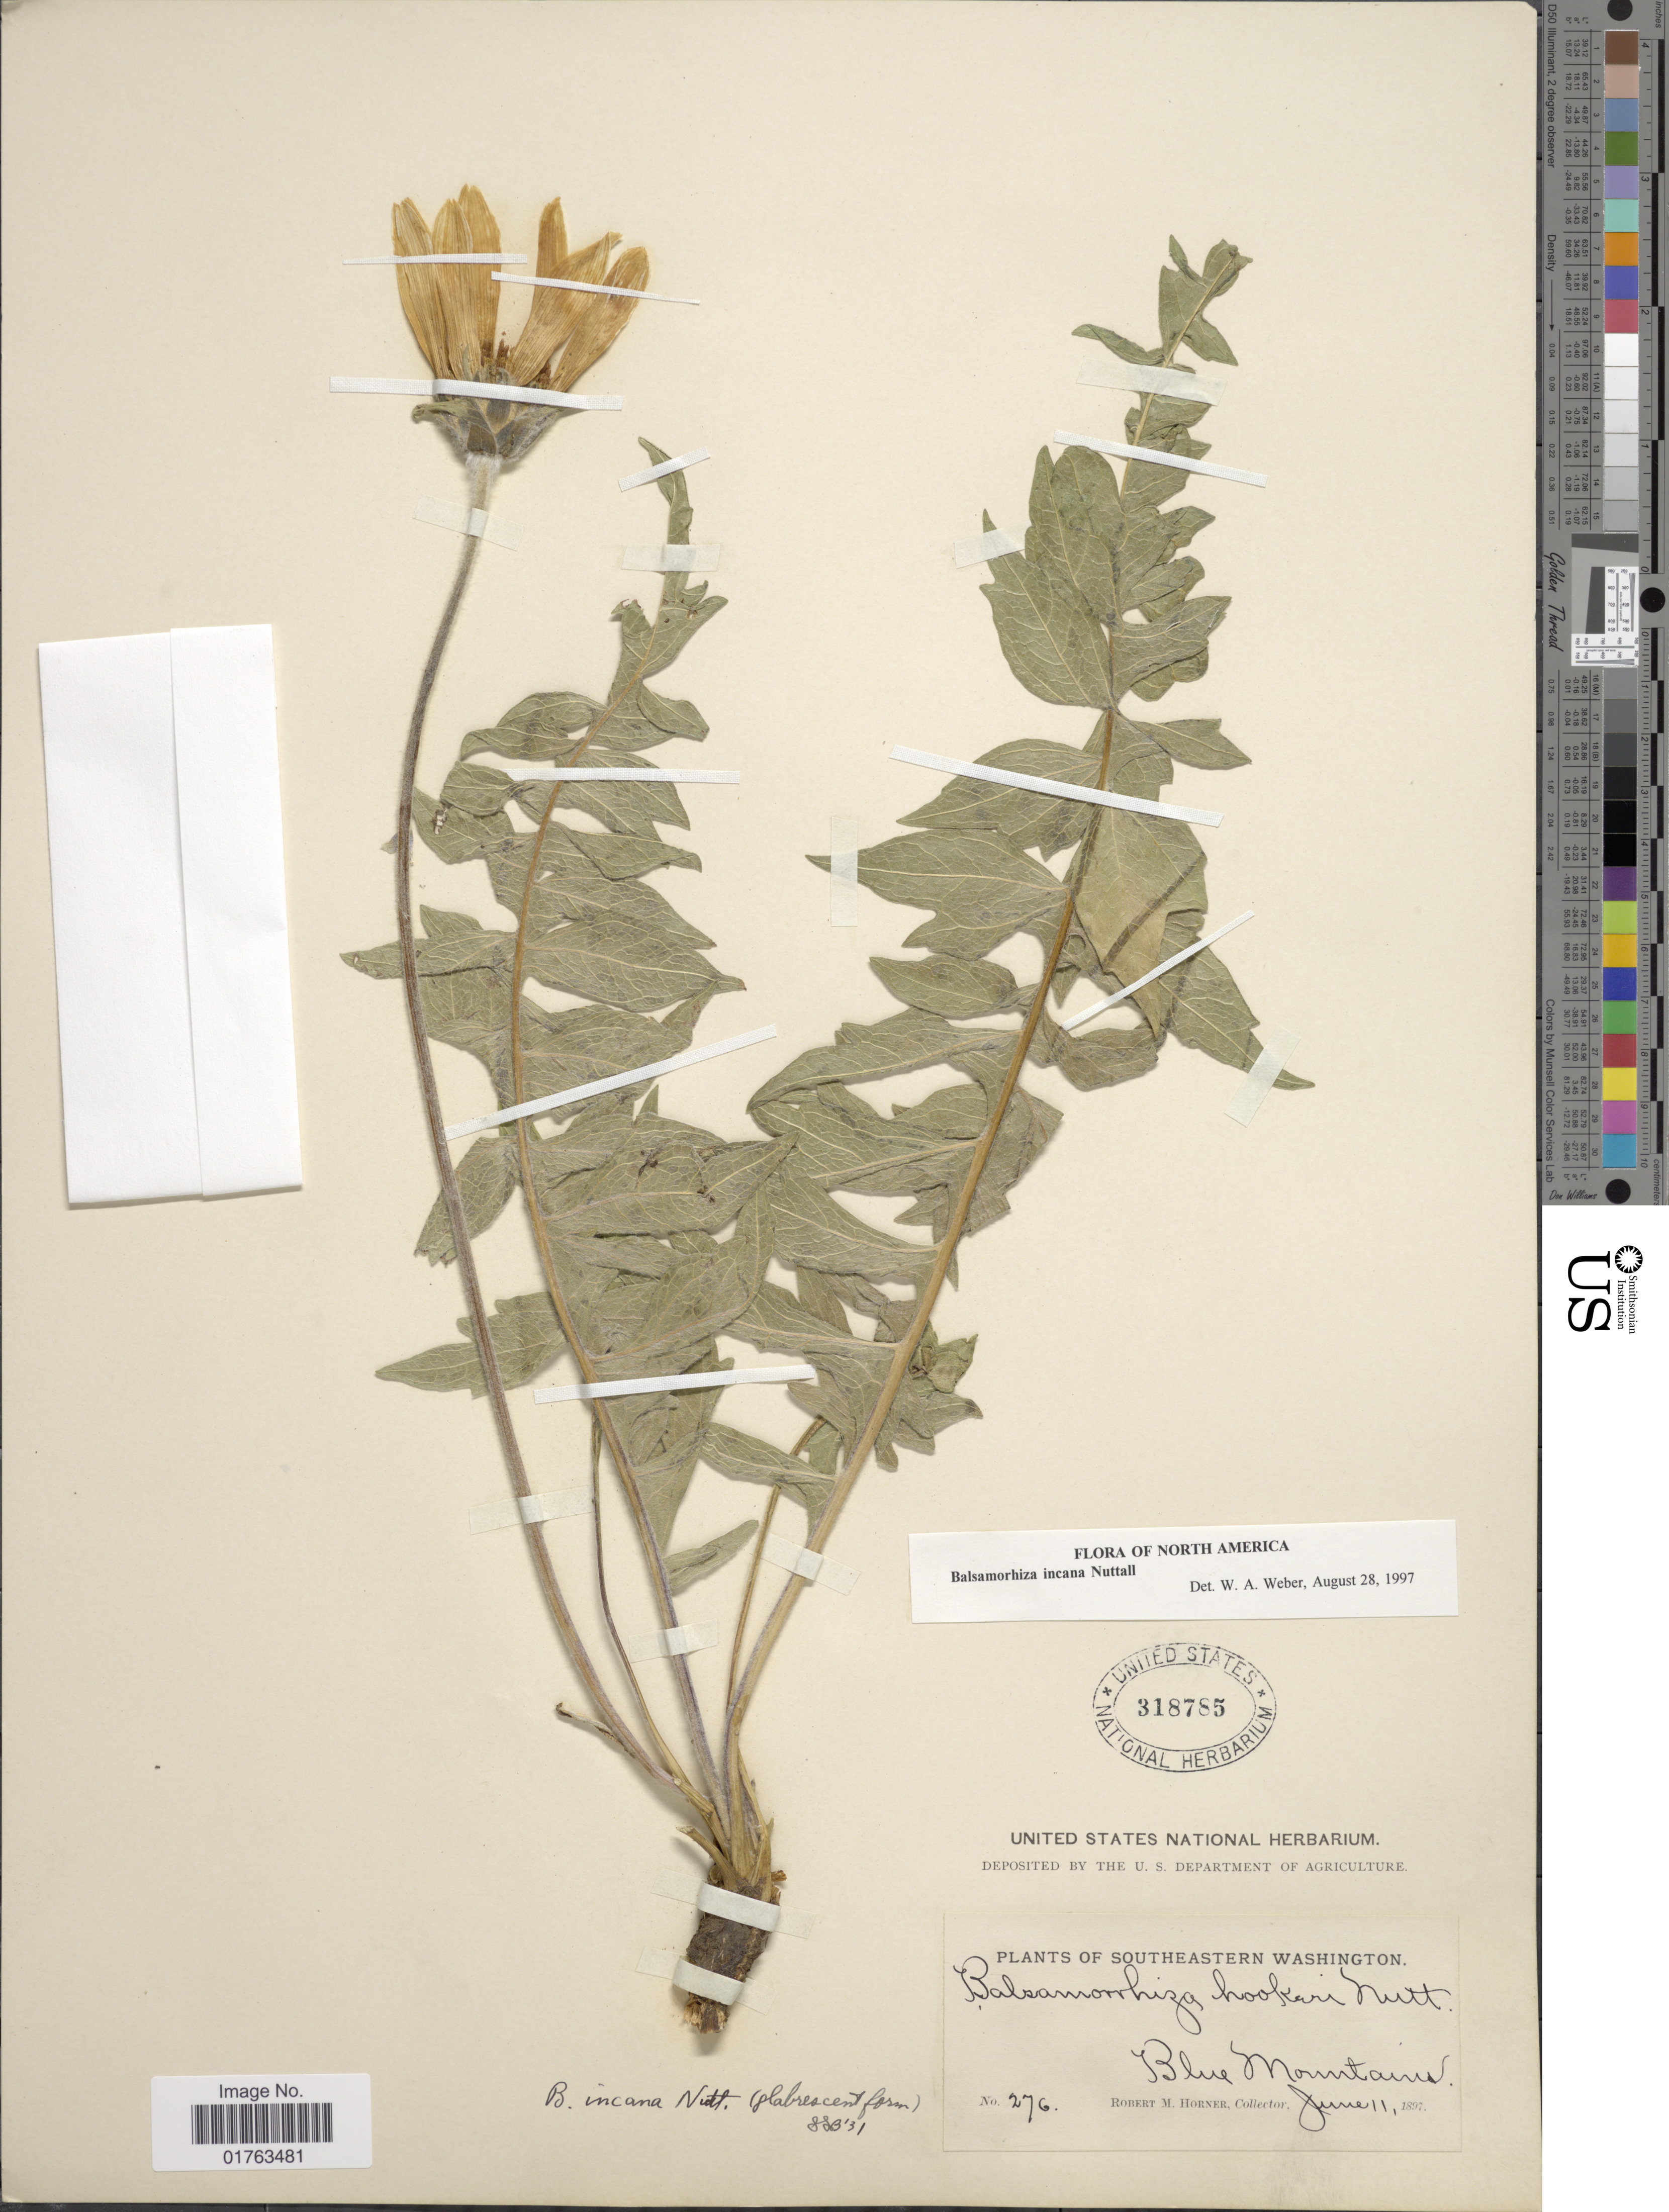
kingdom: Plantae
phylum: Tracheophyta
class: Magnoliopsida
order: Asterales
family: Asteraceae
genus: Balsamorhiza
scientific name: Balsamorhiza incana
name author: Nutt.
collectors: R. Horner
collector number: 276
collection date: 1897-06-11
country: United States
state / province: Washington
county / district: Clallam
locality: Southeastern Washington, Blue Mountains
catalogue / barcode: US 318785